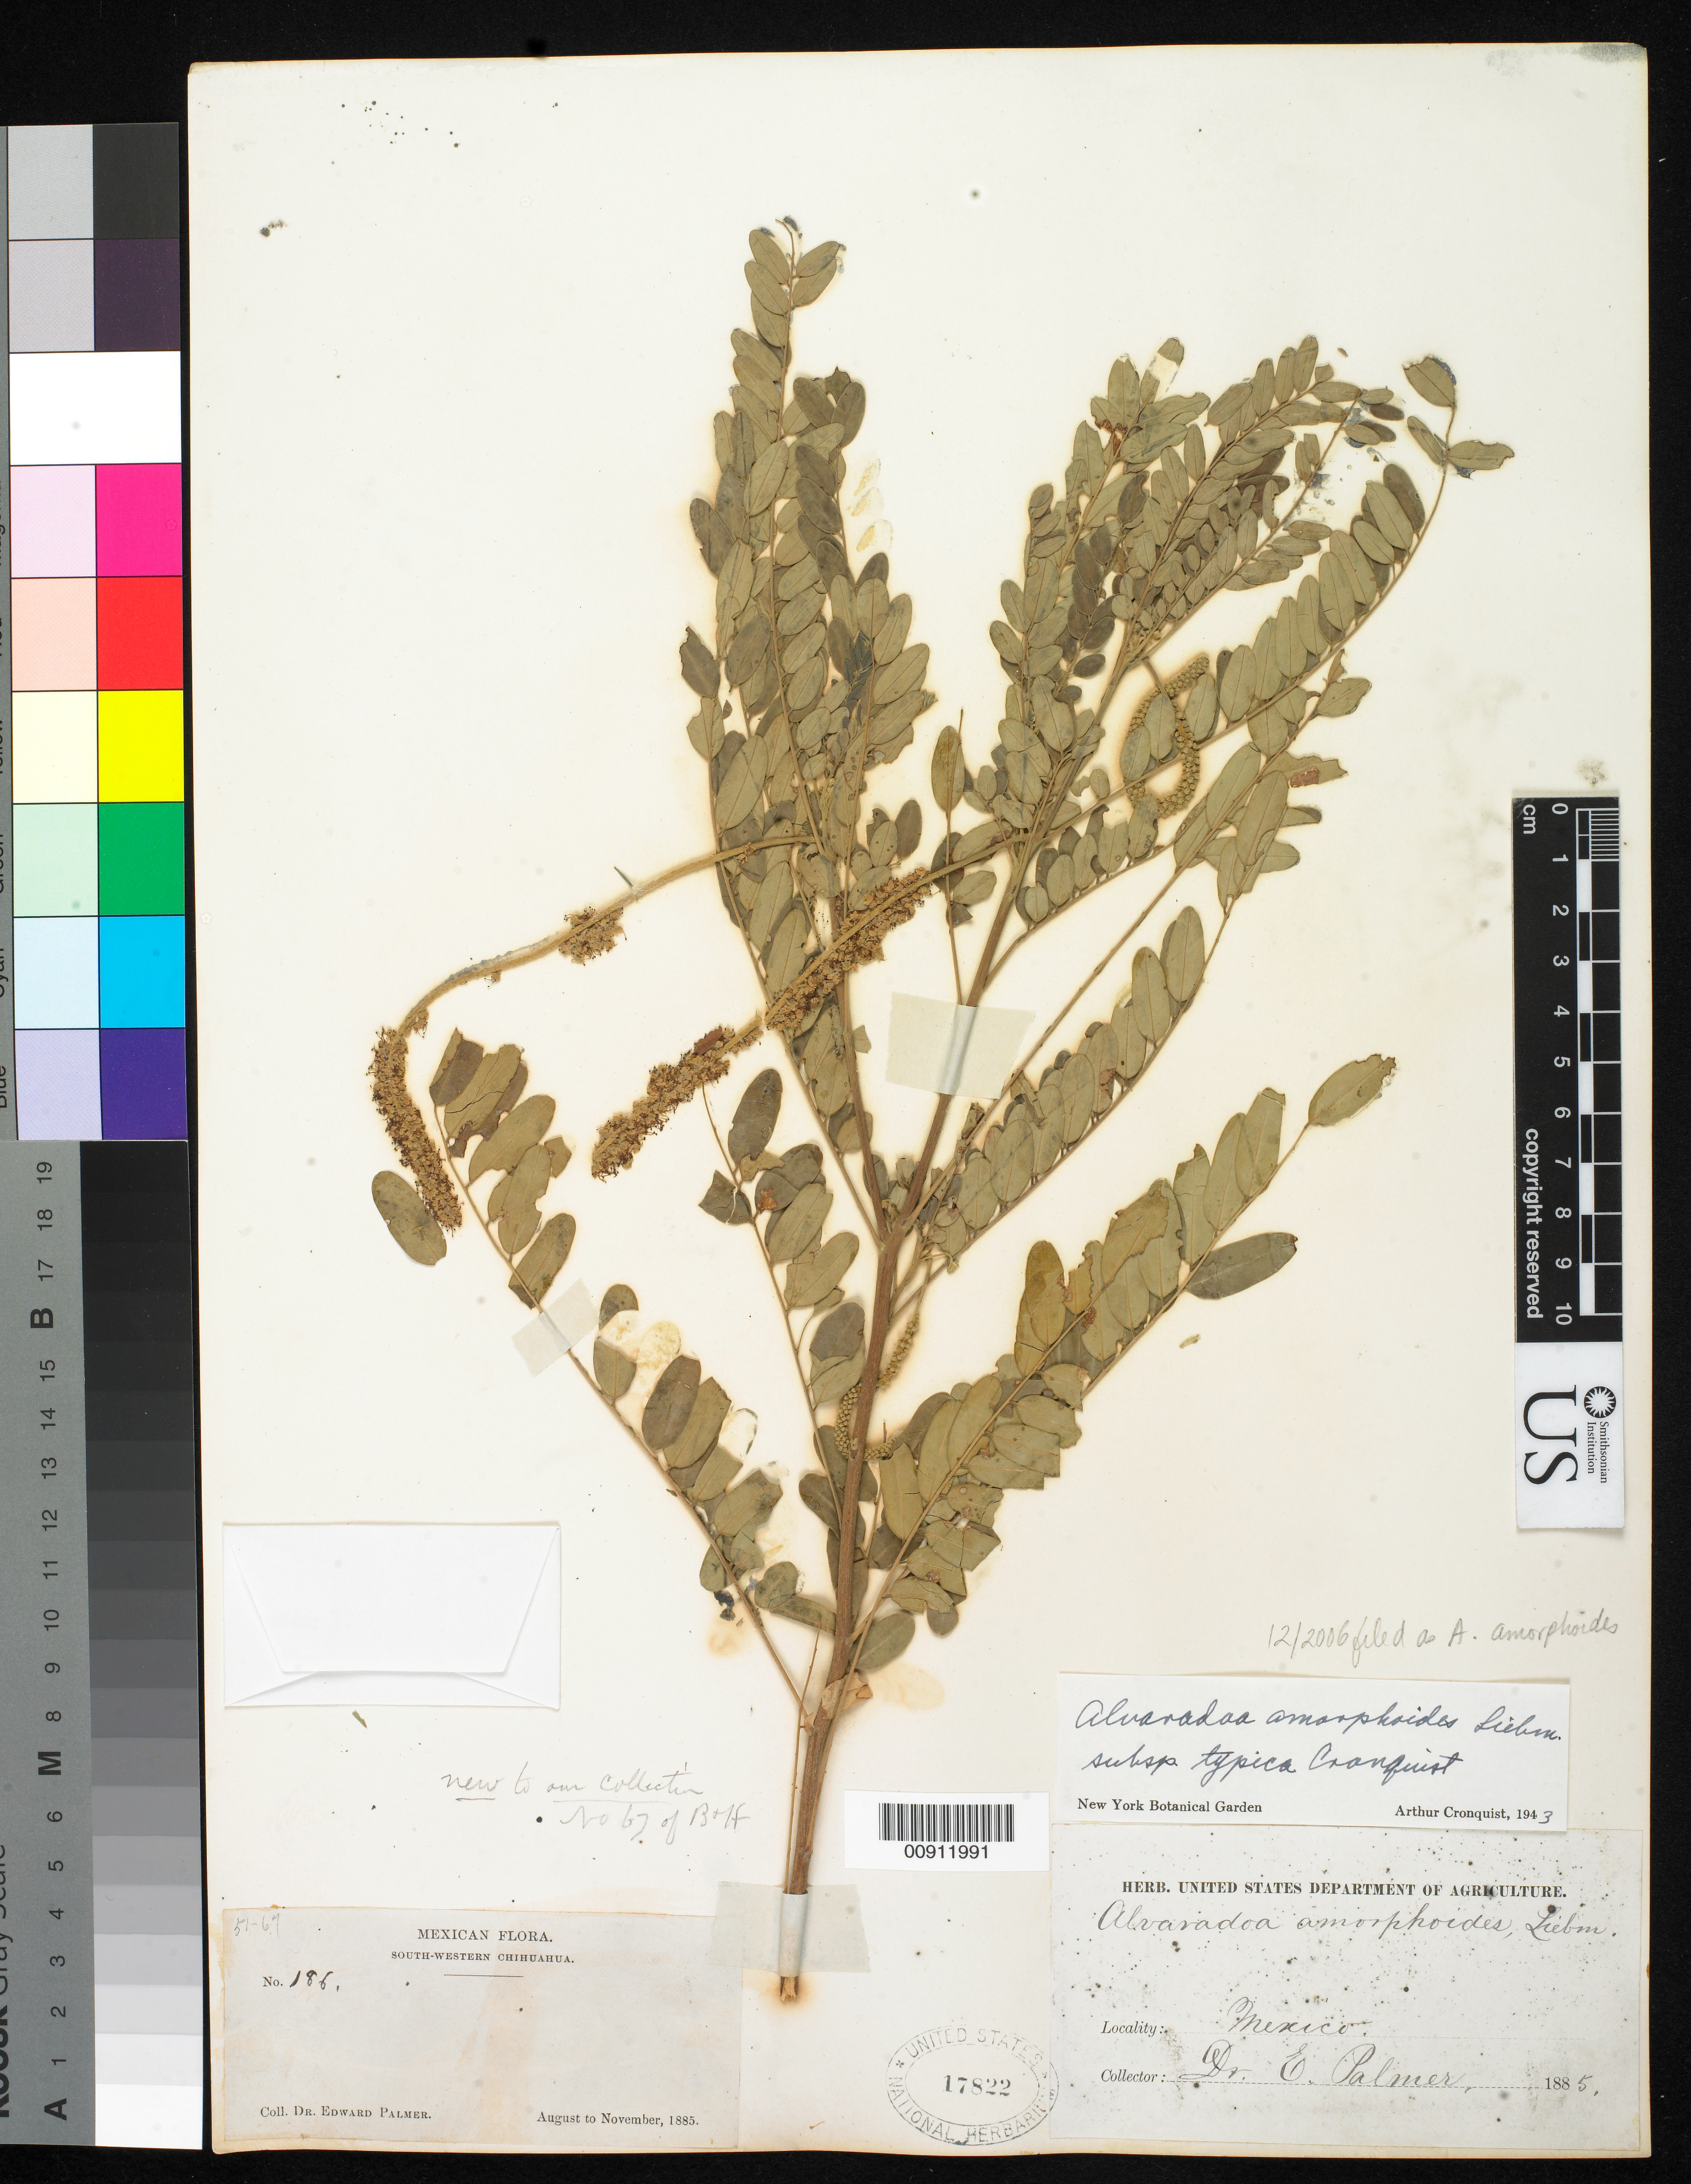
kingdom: Plantae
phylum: Tracheophyta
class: Magnoliopsida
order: Picramniales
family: Picramniaceae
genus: Alvaradoa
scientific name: Alvaradoa amorphoides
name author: Liebm.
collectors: E. Palmer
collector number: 186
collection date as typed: Aug 1885 to -- Nov 1885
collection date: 1885-08/1885-11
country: Mexico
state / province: Chihuahua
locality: South-Western Chihuahua.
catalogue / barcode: US 17822